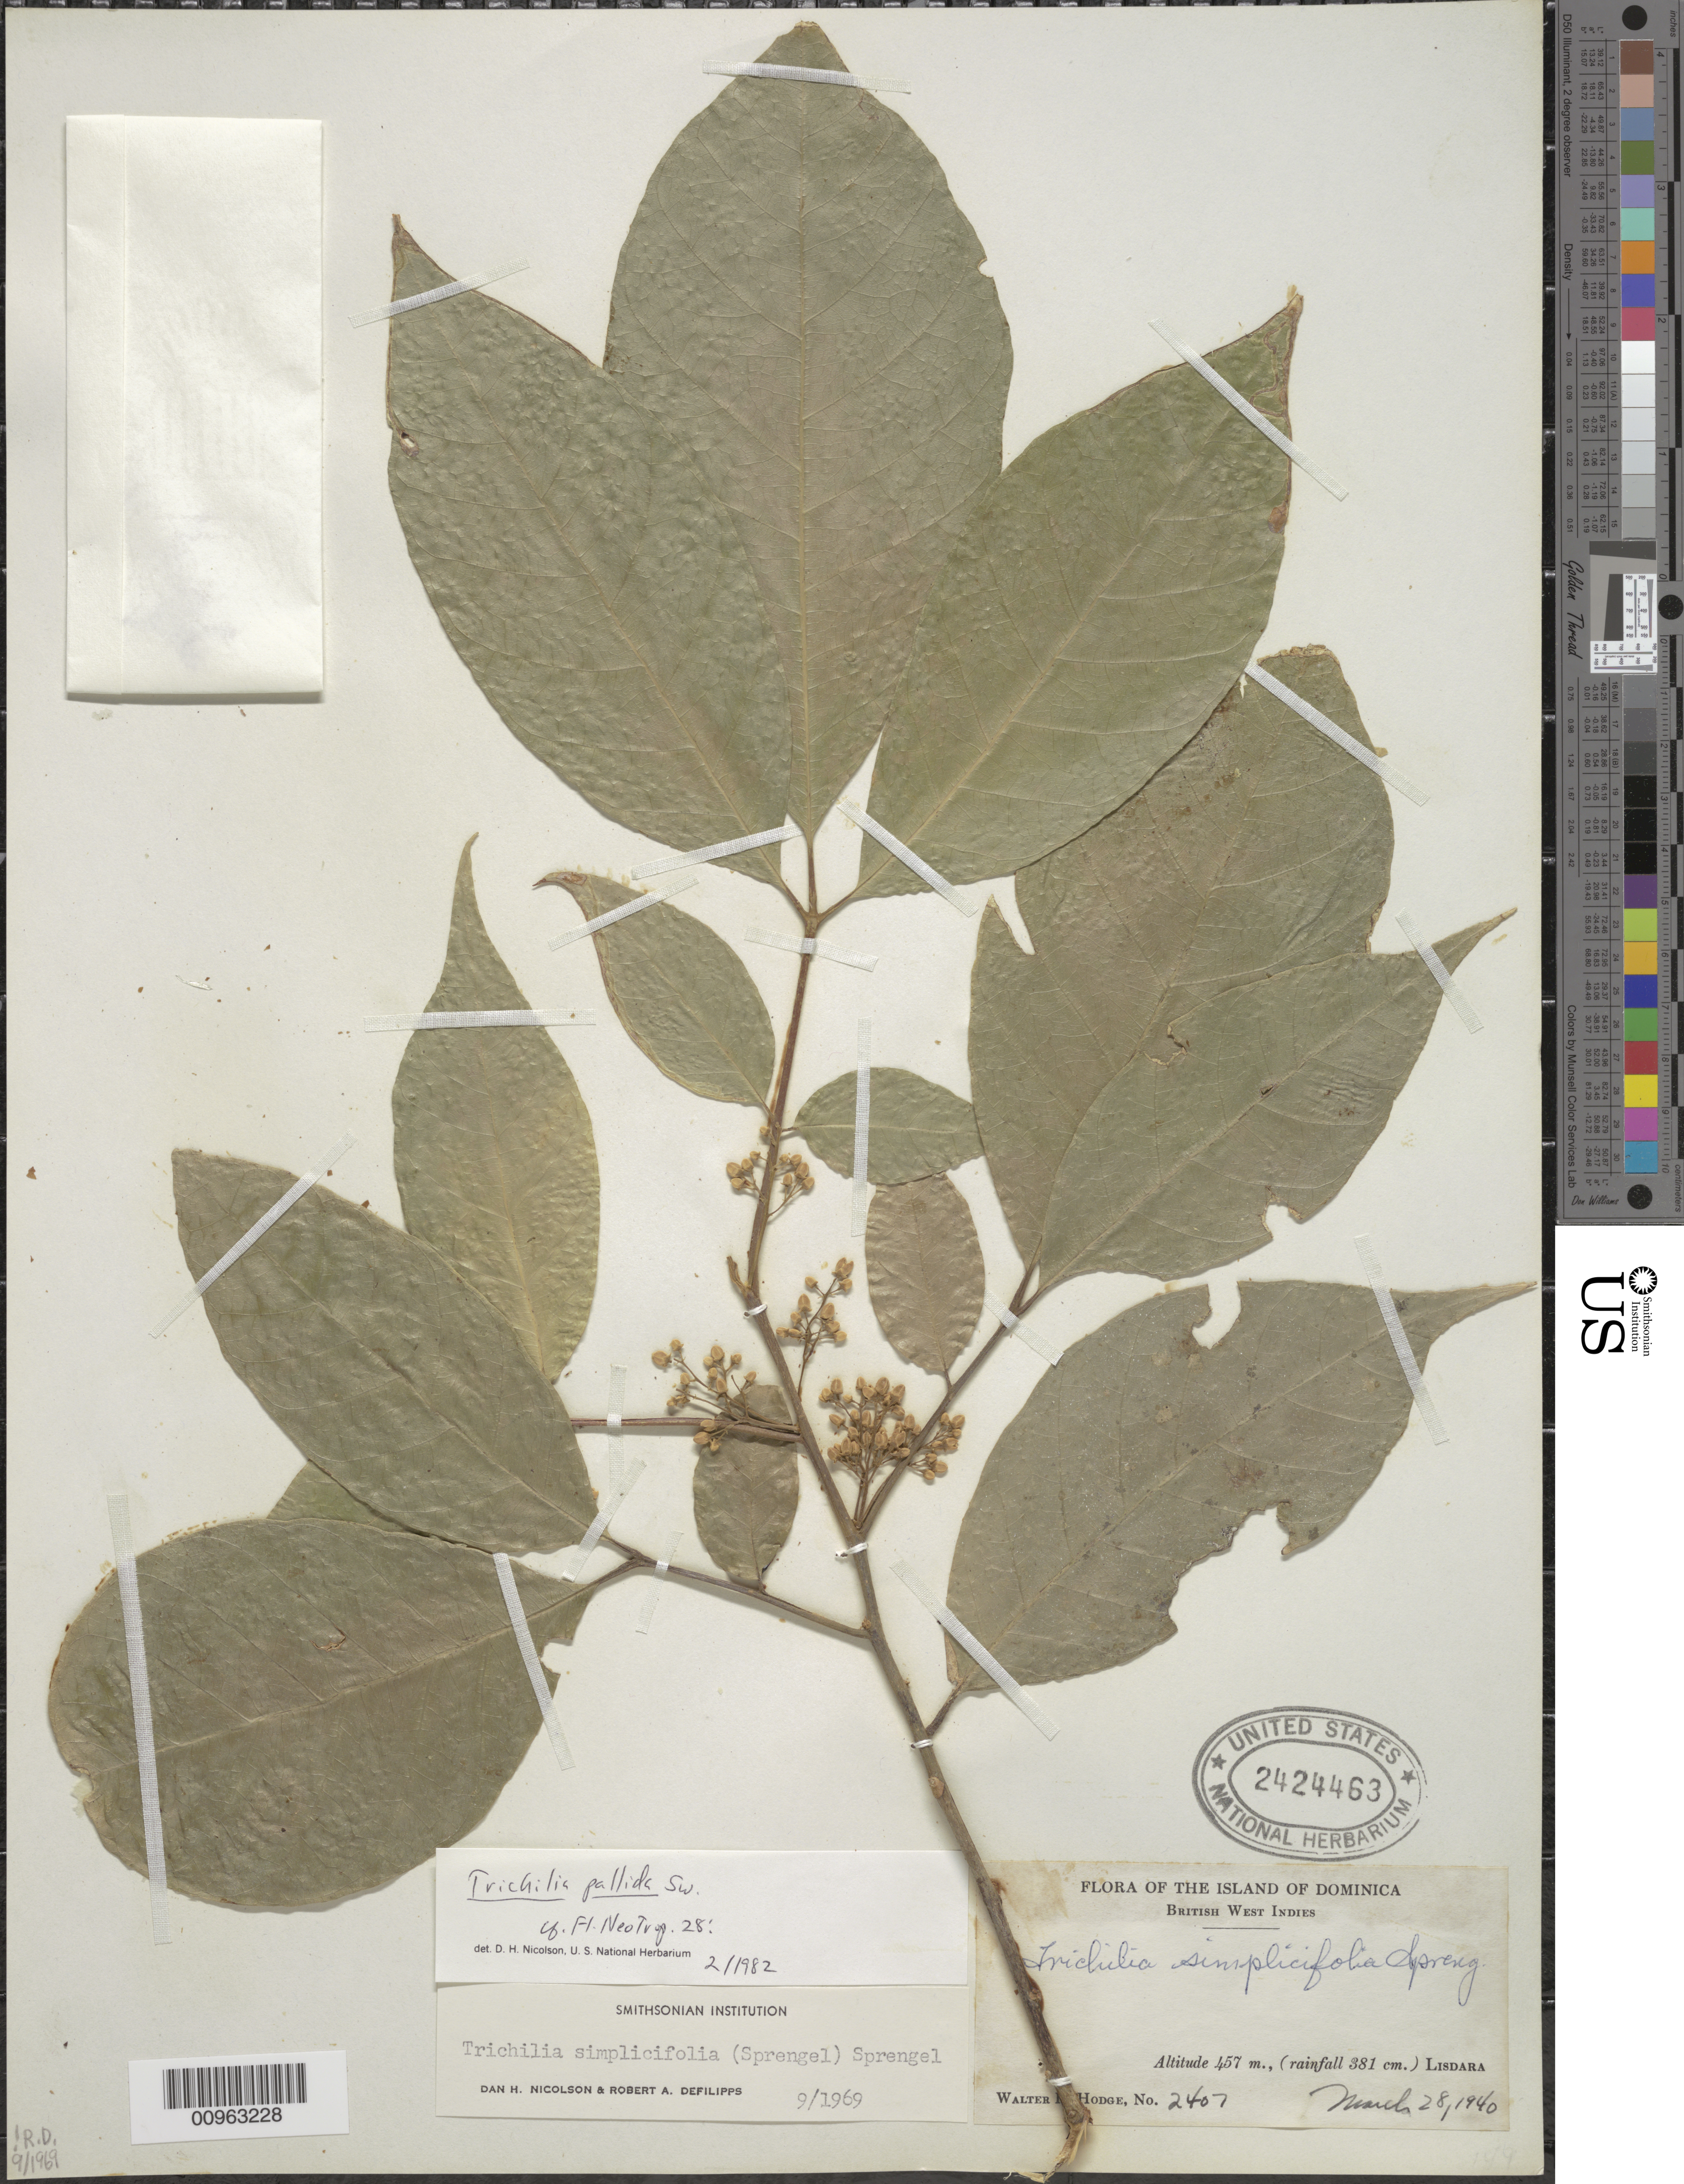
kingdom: Plantae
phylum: Tracheophyta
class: Magnoliopsida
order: Sapindales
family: Meliaceae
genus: Trichilia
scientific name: Trichilia pallida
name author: Sw.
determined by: Nicolson, Dan H.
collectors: W. Hodge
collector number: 2407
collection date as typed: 28 Mar 1940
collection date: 1940-03-28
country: Dominica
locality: Lisdara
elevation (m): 457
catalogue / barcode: US 2424463